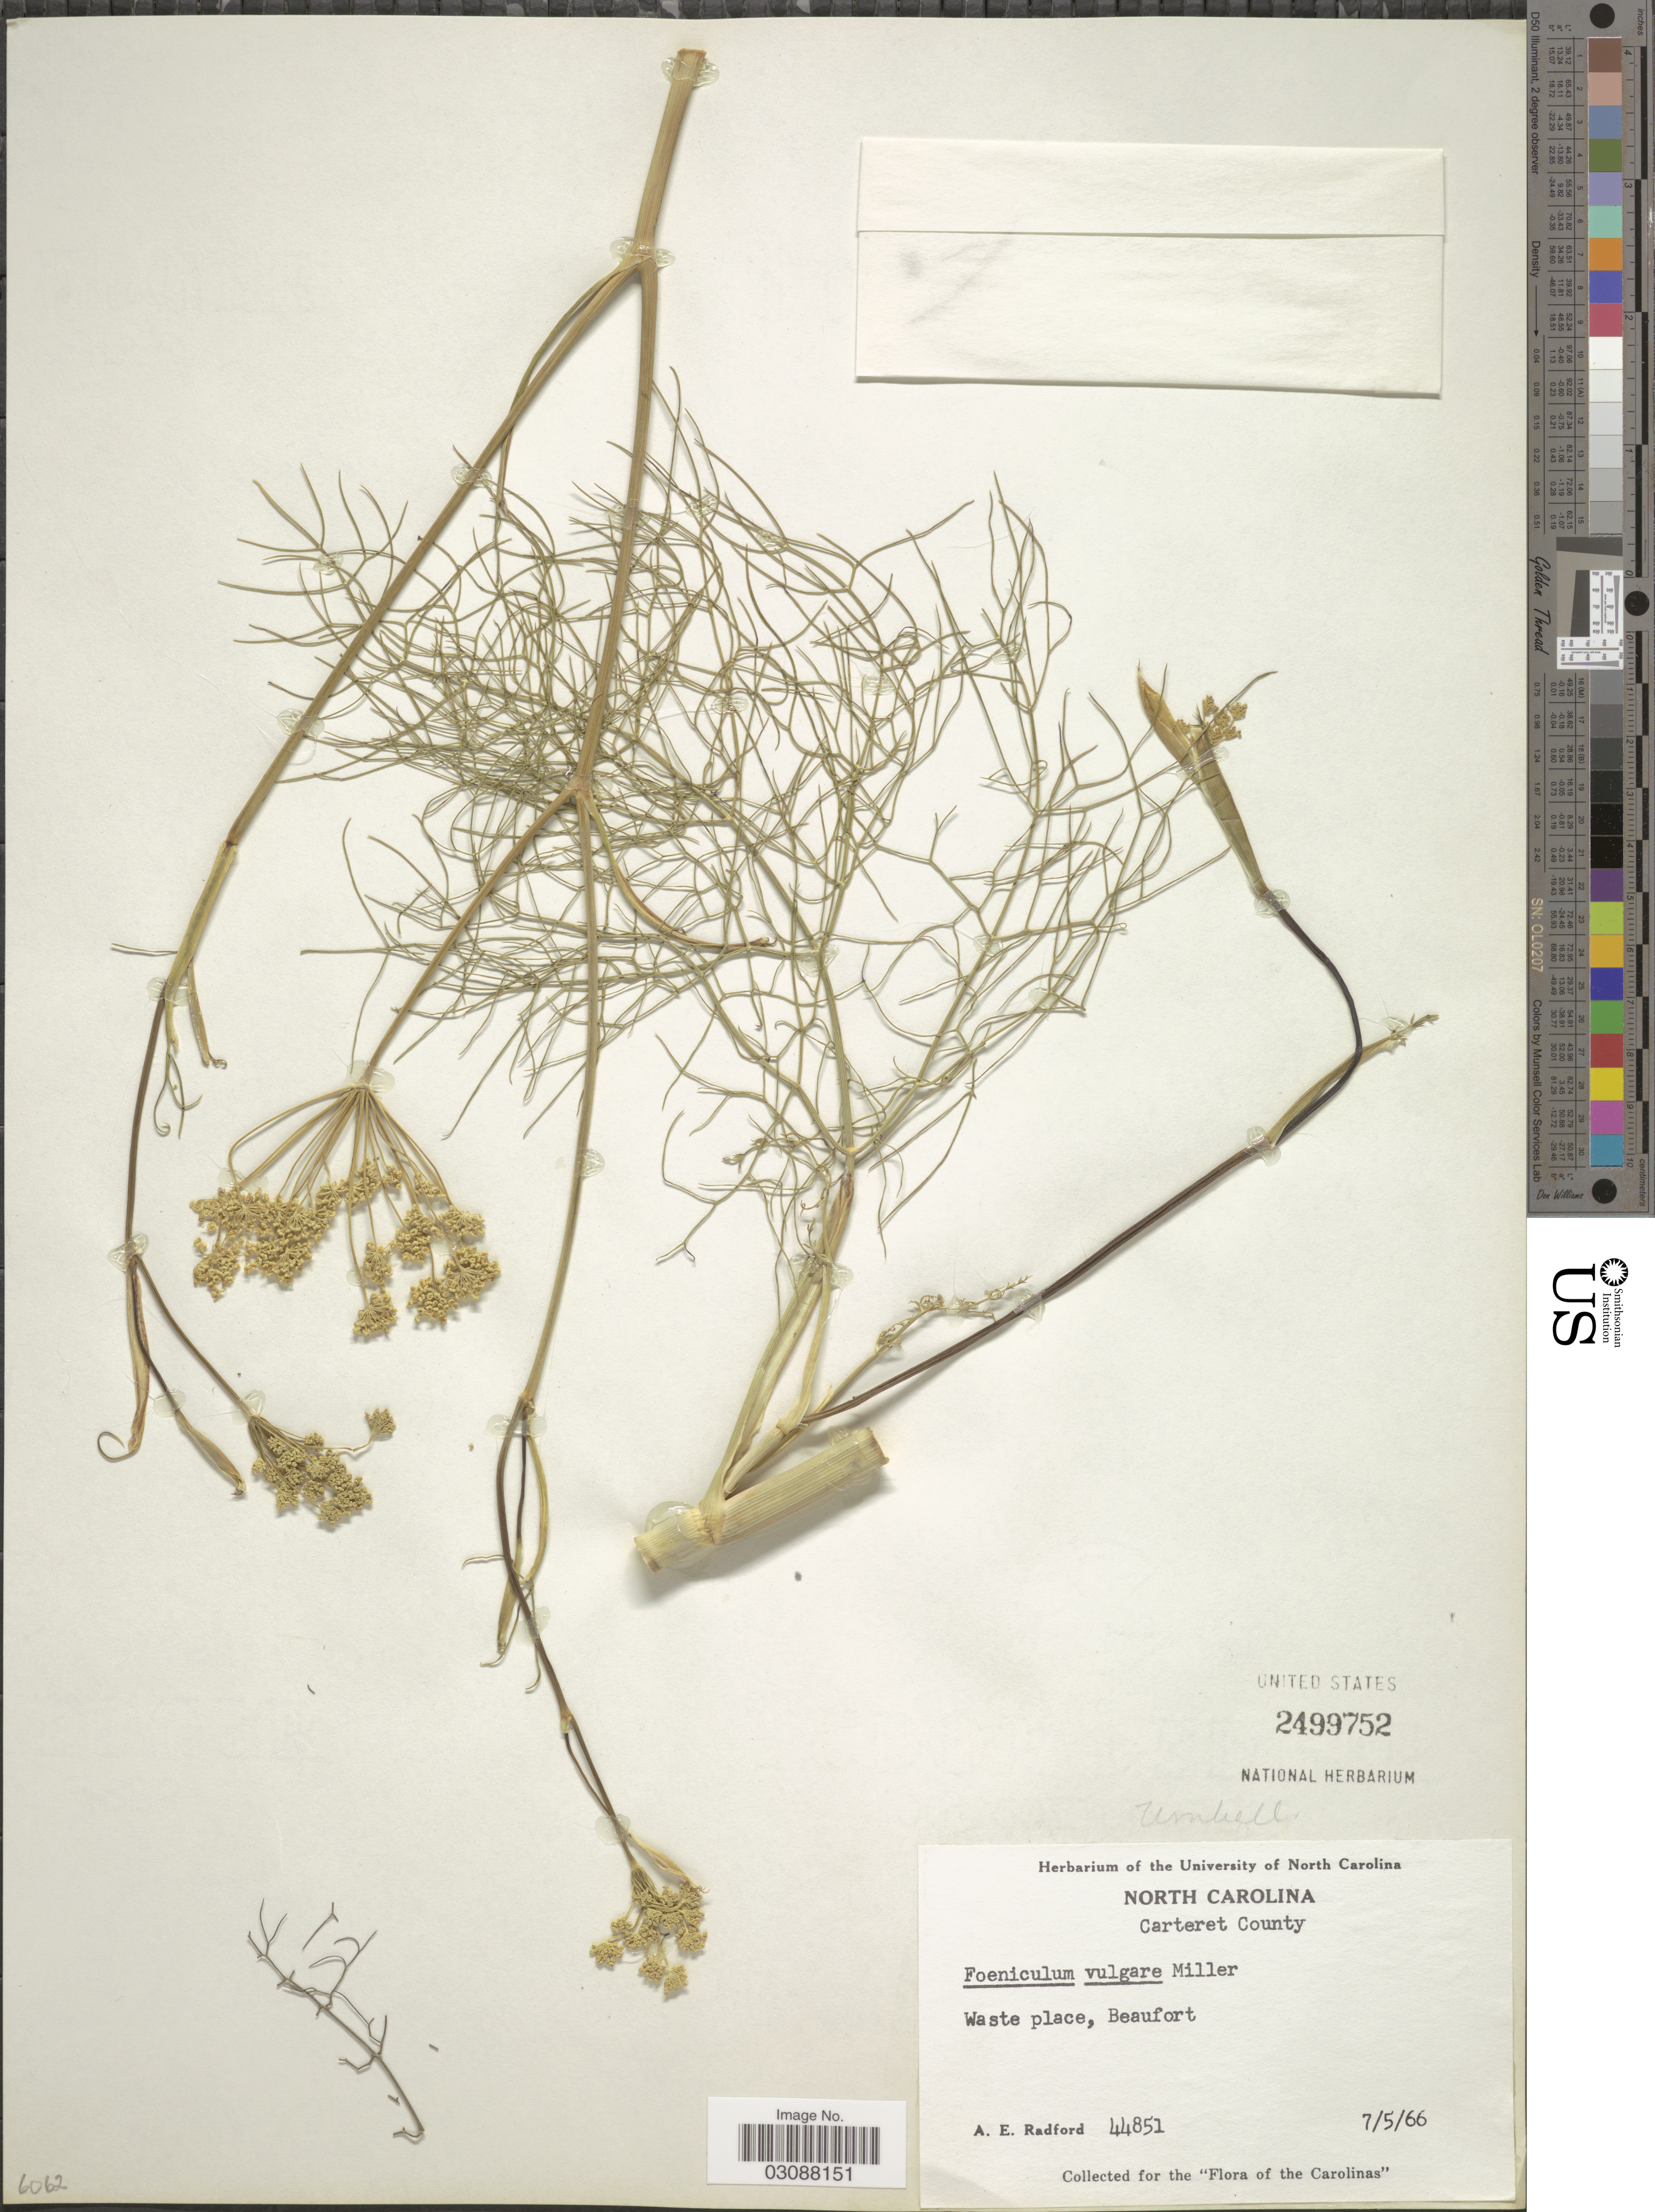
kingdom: Plantae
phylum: Tracheophyta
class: Magnoliopsida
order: Apiales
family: Apiaceae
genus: Foeniculum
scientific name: Foeniculum vulgare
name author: Mill.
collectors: A. E. Radford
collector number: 44851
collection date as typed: Transcribed d/m/y: 5/7/66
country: United States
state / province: North Carolina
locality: Carteret County. Waste place, Beaufort.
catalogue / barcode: US 2499752